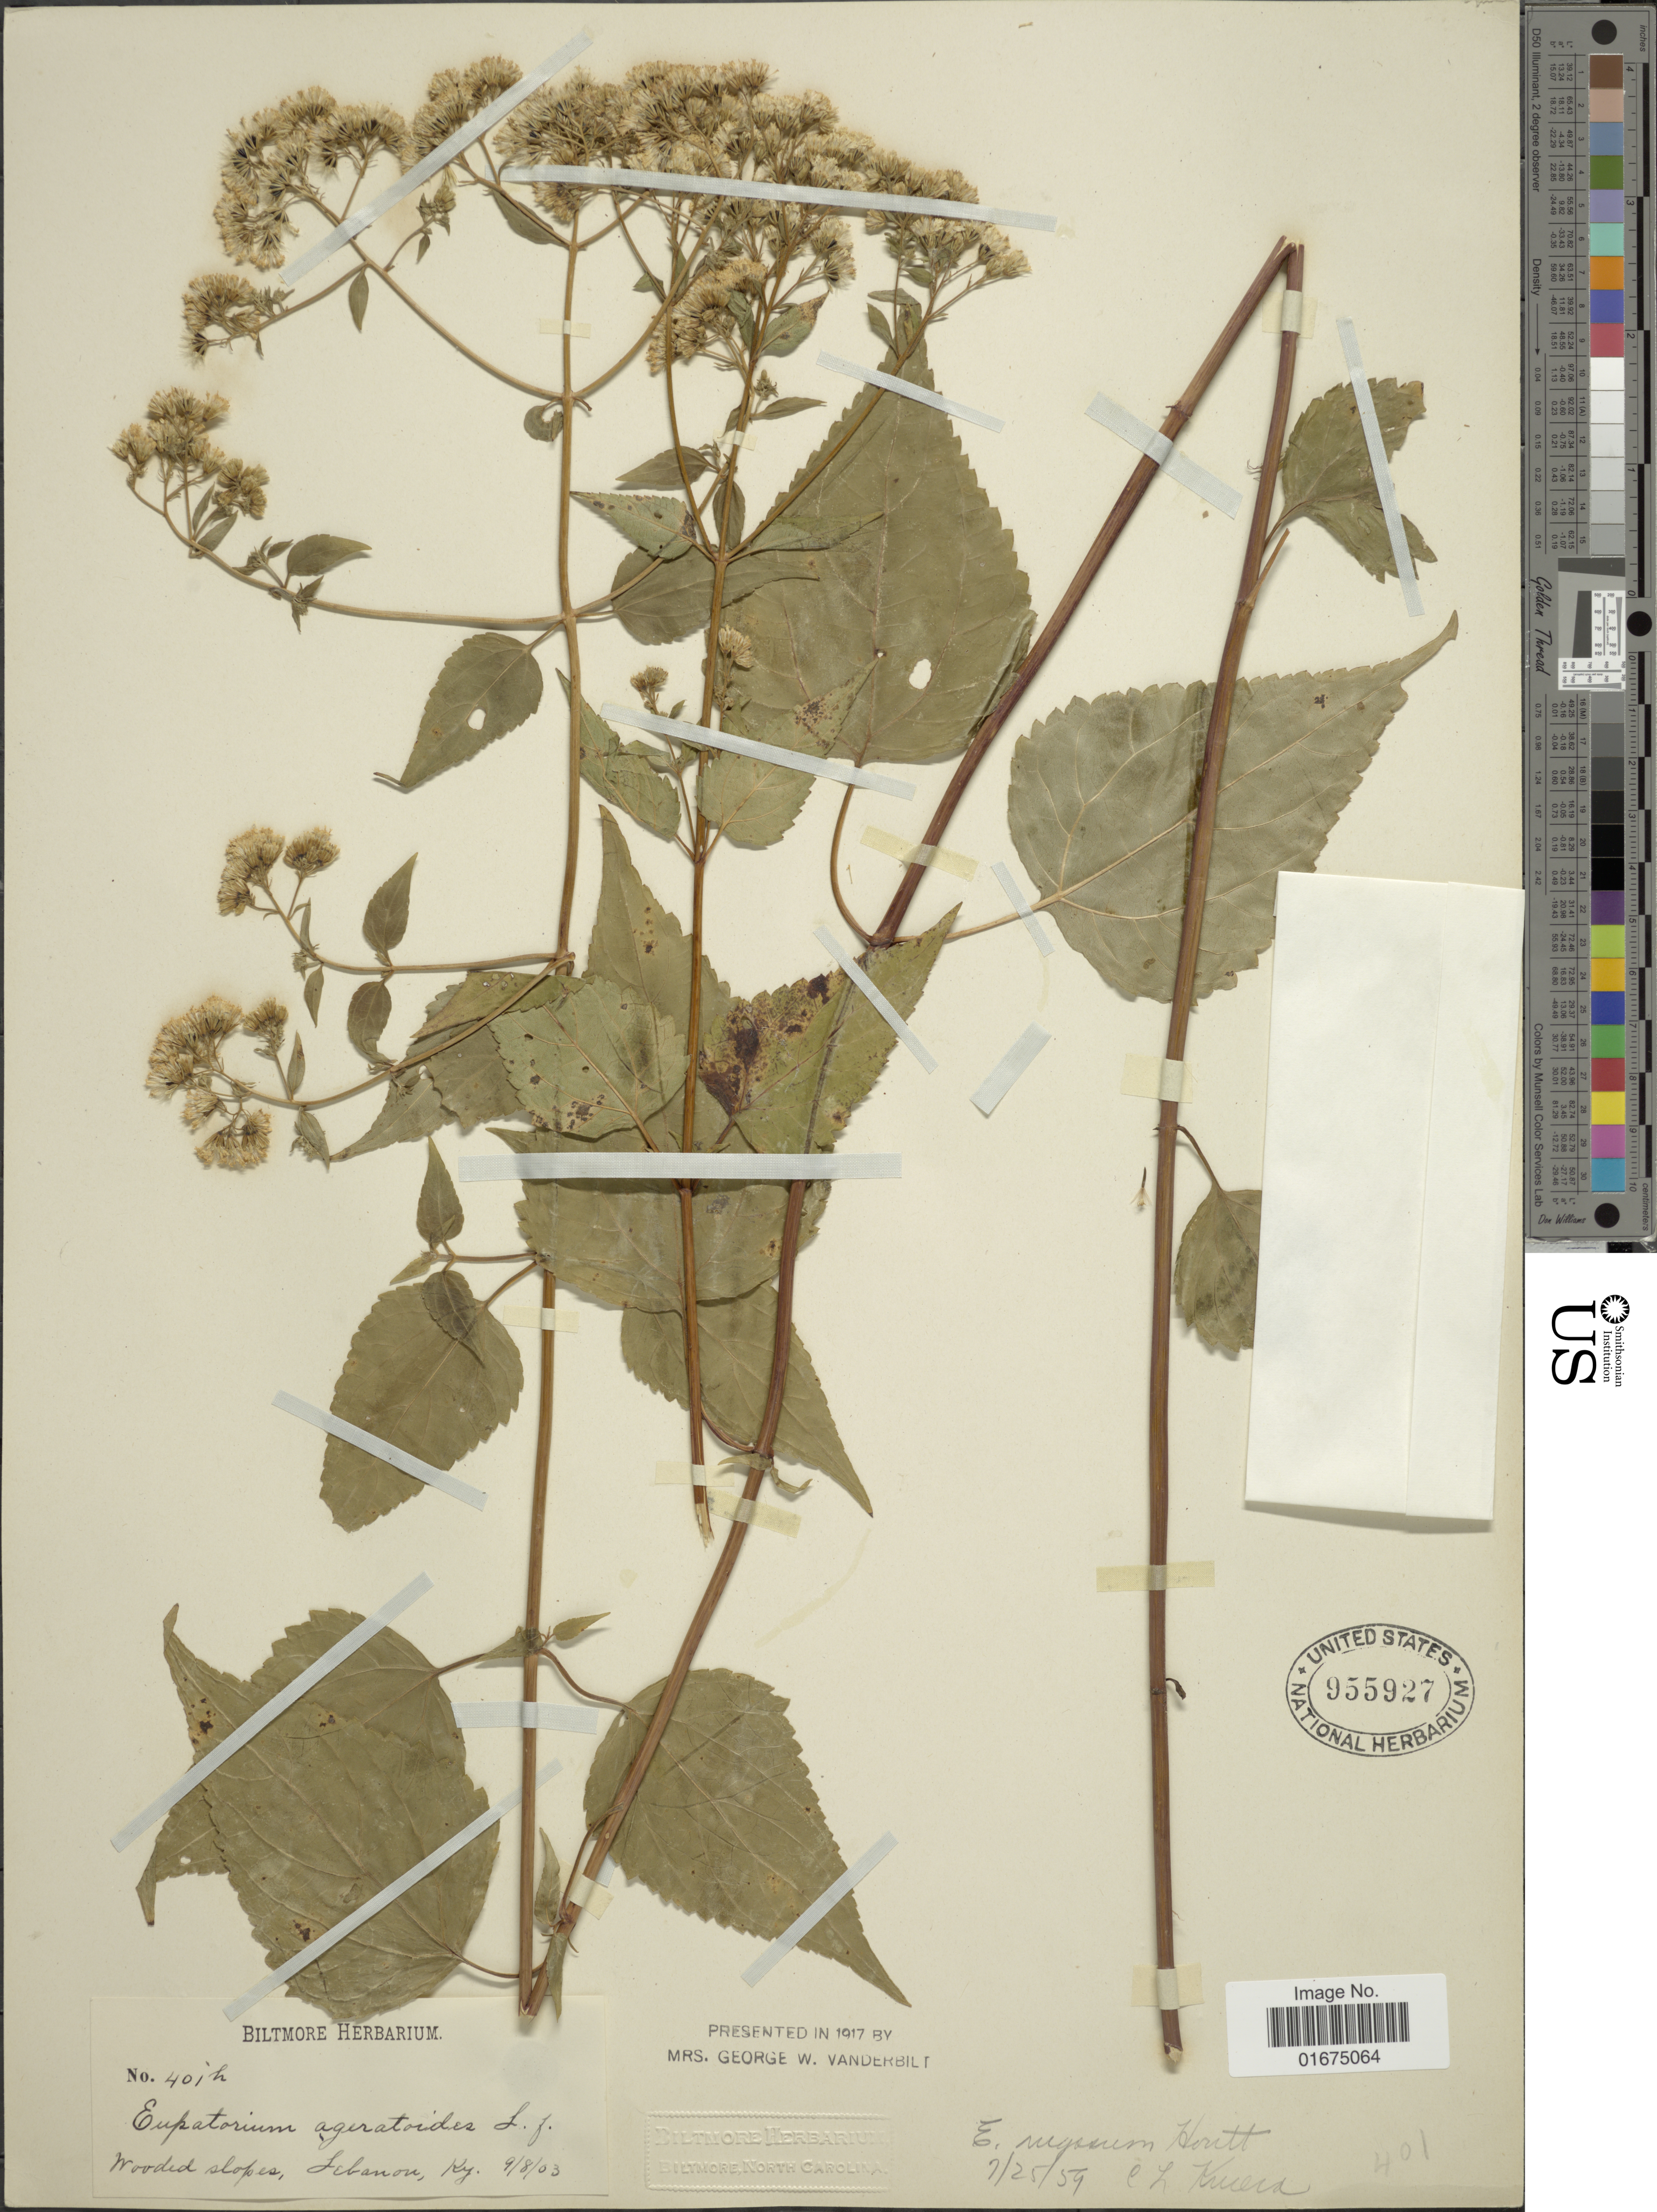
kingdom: Plantae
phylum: Tracheophyta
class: Magnoliopsida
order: Asterales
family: Asteraceae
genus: Ageratina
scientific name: Ageratina altissima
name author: (L.) R.M. King & H. Rob.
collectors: ex herb. Biltmore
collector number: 401h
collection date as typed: Transcribed d/m/y: 8/9/3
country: United States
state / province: Kentucky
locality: Wooded slopes, Lebanon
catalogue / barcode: US 955927